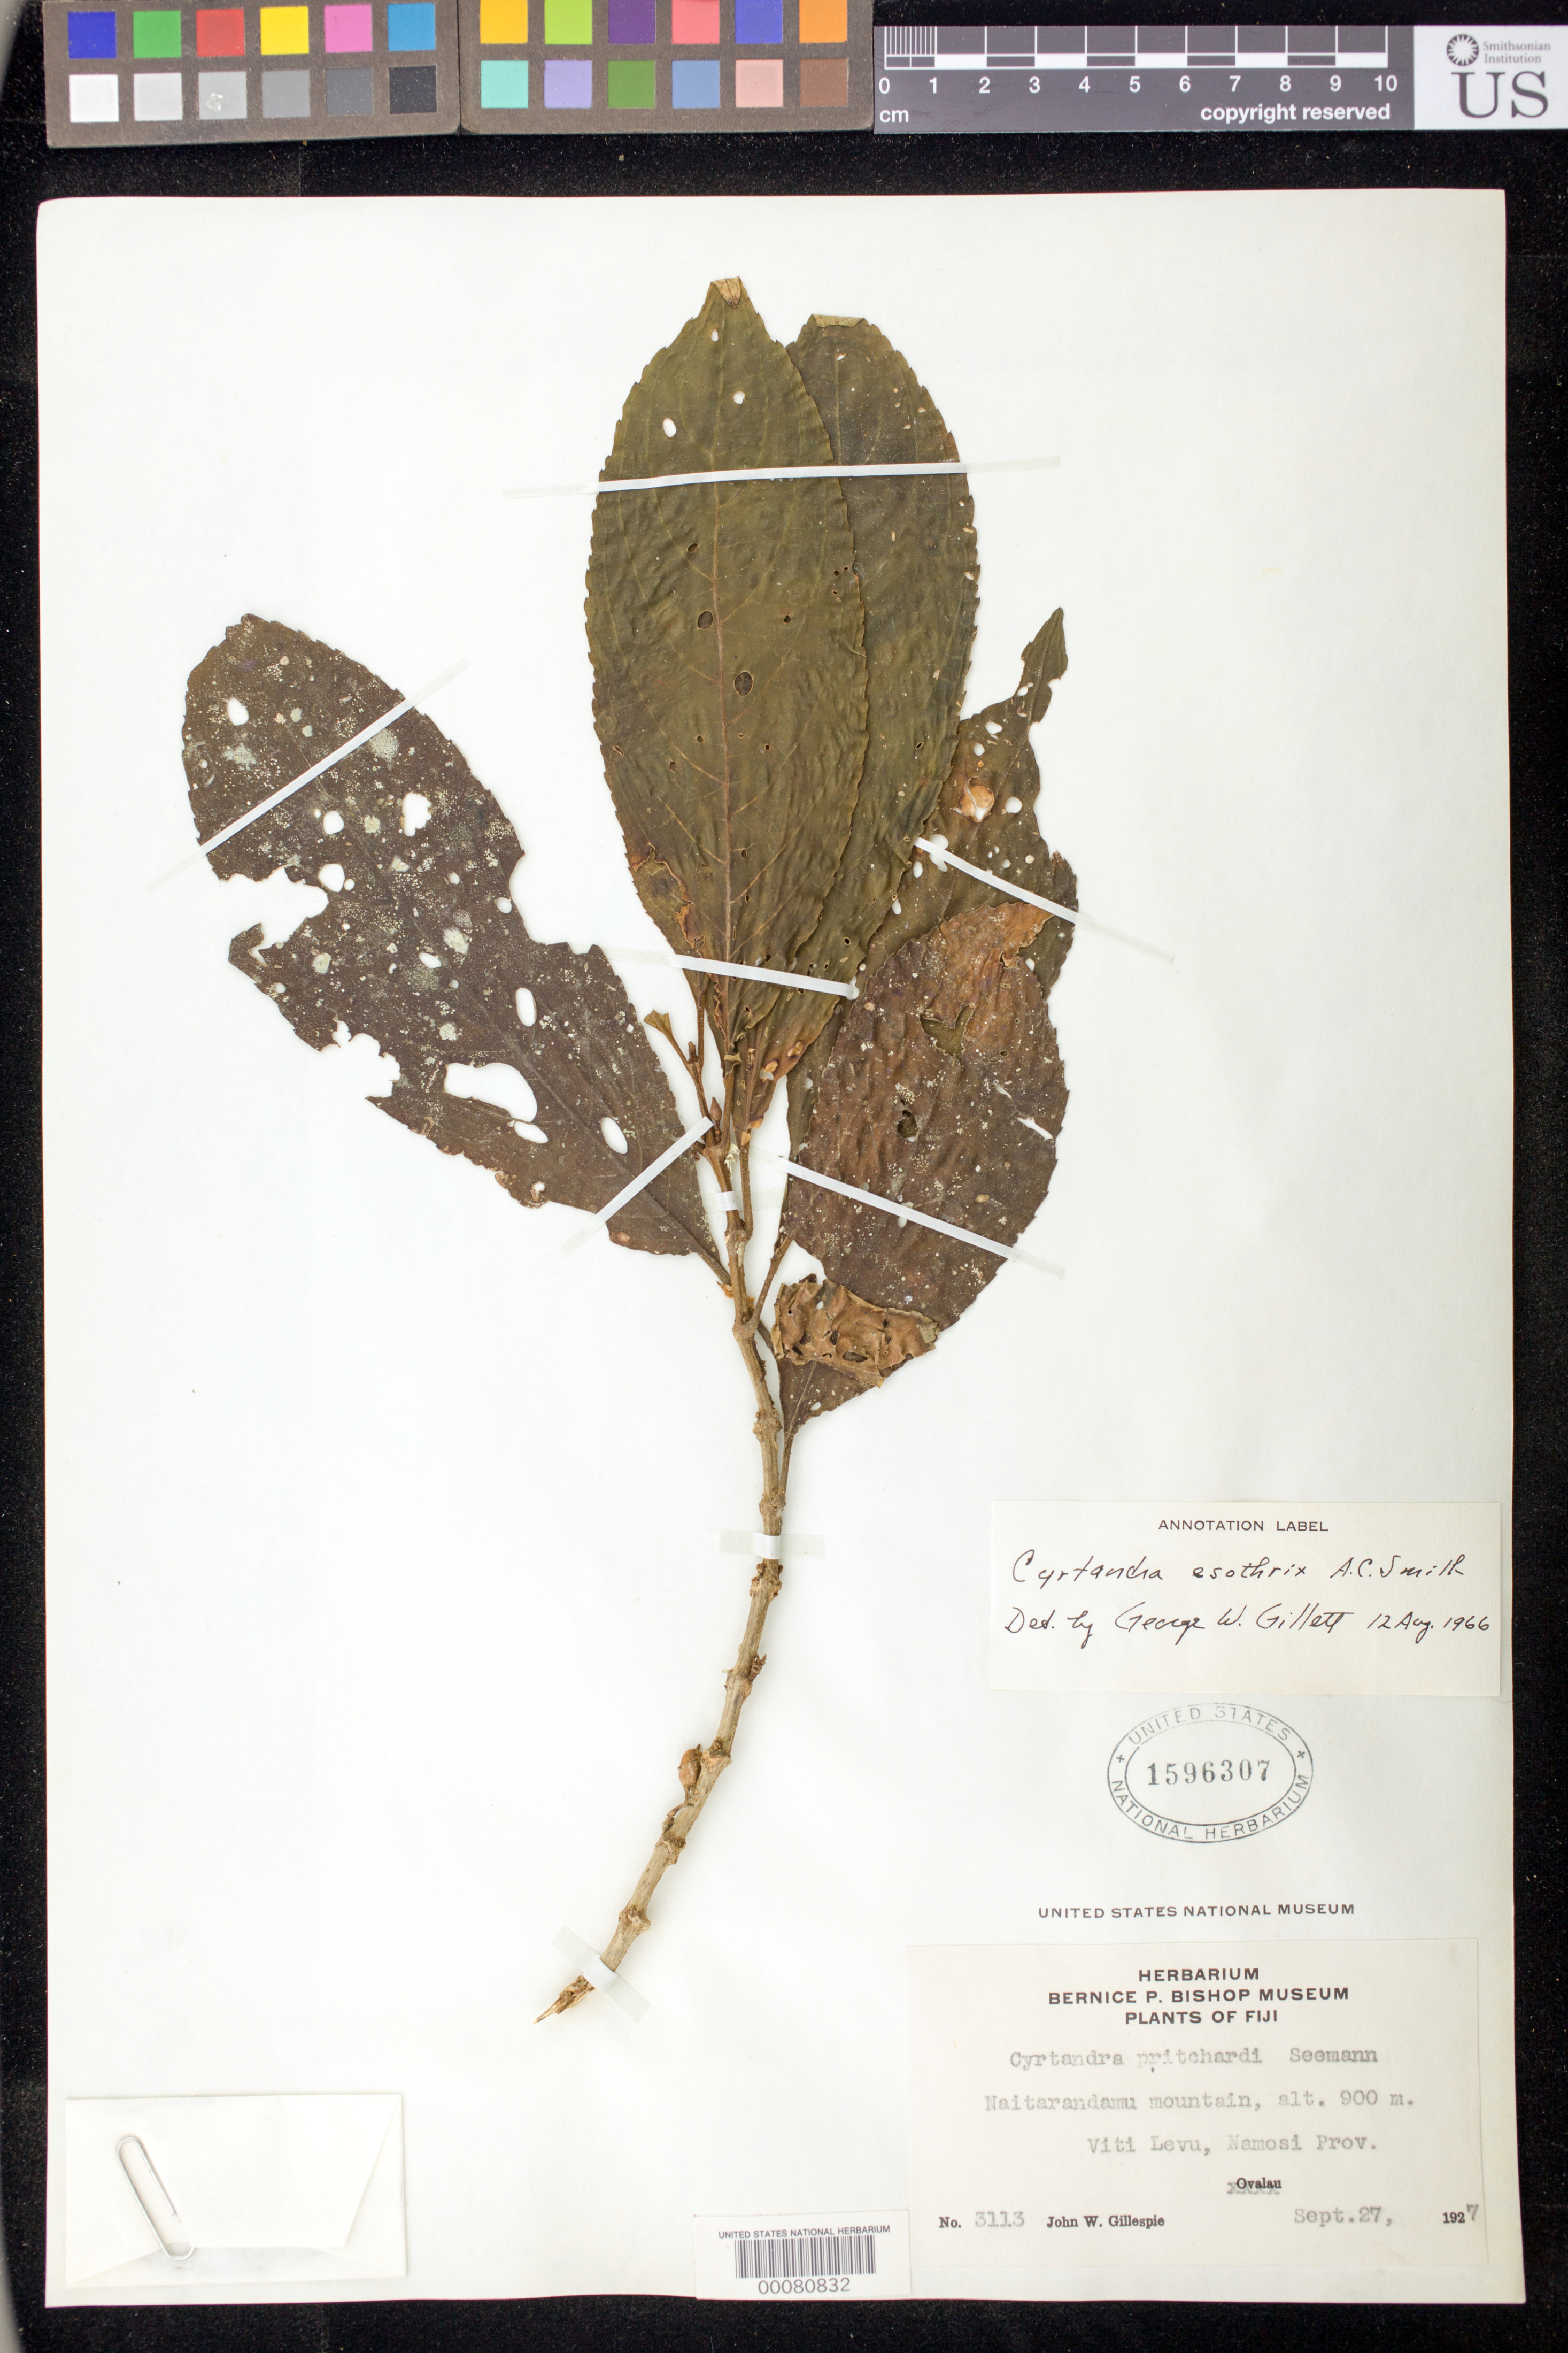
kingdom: Plantae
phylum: Tracheophyta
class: Magnoliopsida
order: Lamiales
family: Gesneriaceae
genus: Cyrtandra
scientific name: Cyrtandra esothrix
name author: A.C. Sm.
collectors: J. W. Gillespie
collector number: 3113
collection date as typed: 27 Sep 1927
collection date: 1927-09-27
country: Fiji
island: Viti Levu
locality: Namosi prov, naitarandamu mountain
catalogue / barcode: US 1596307